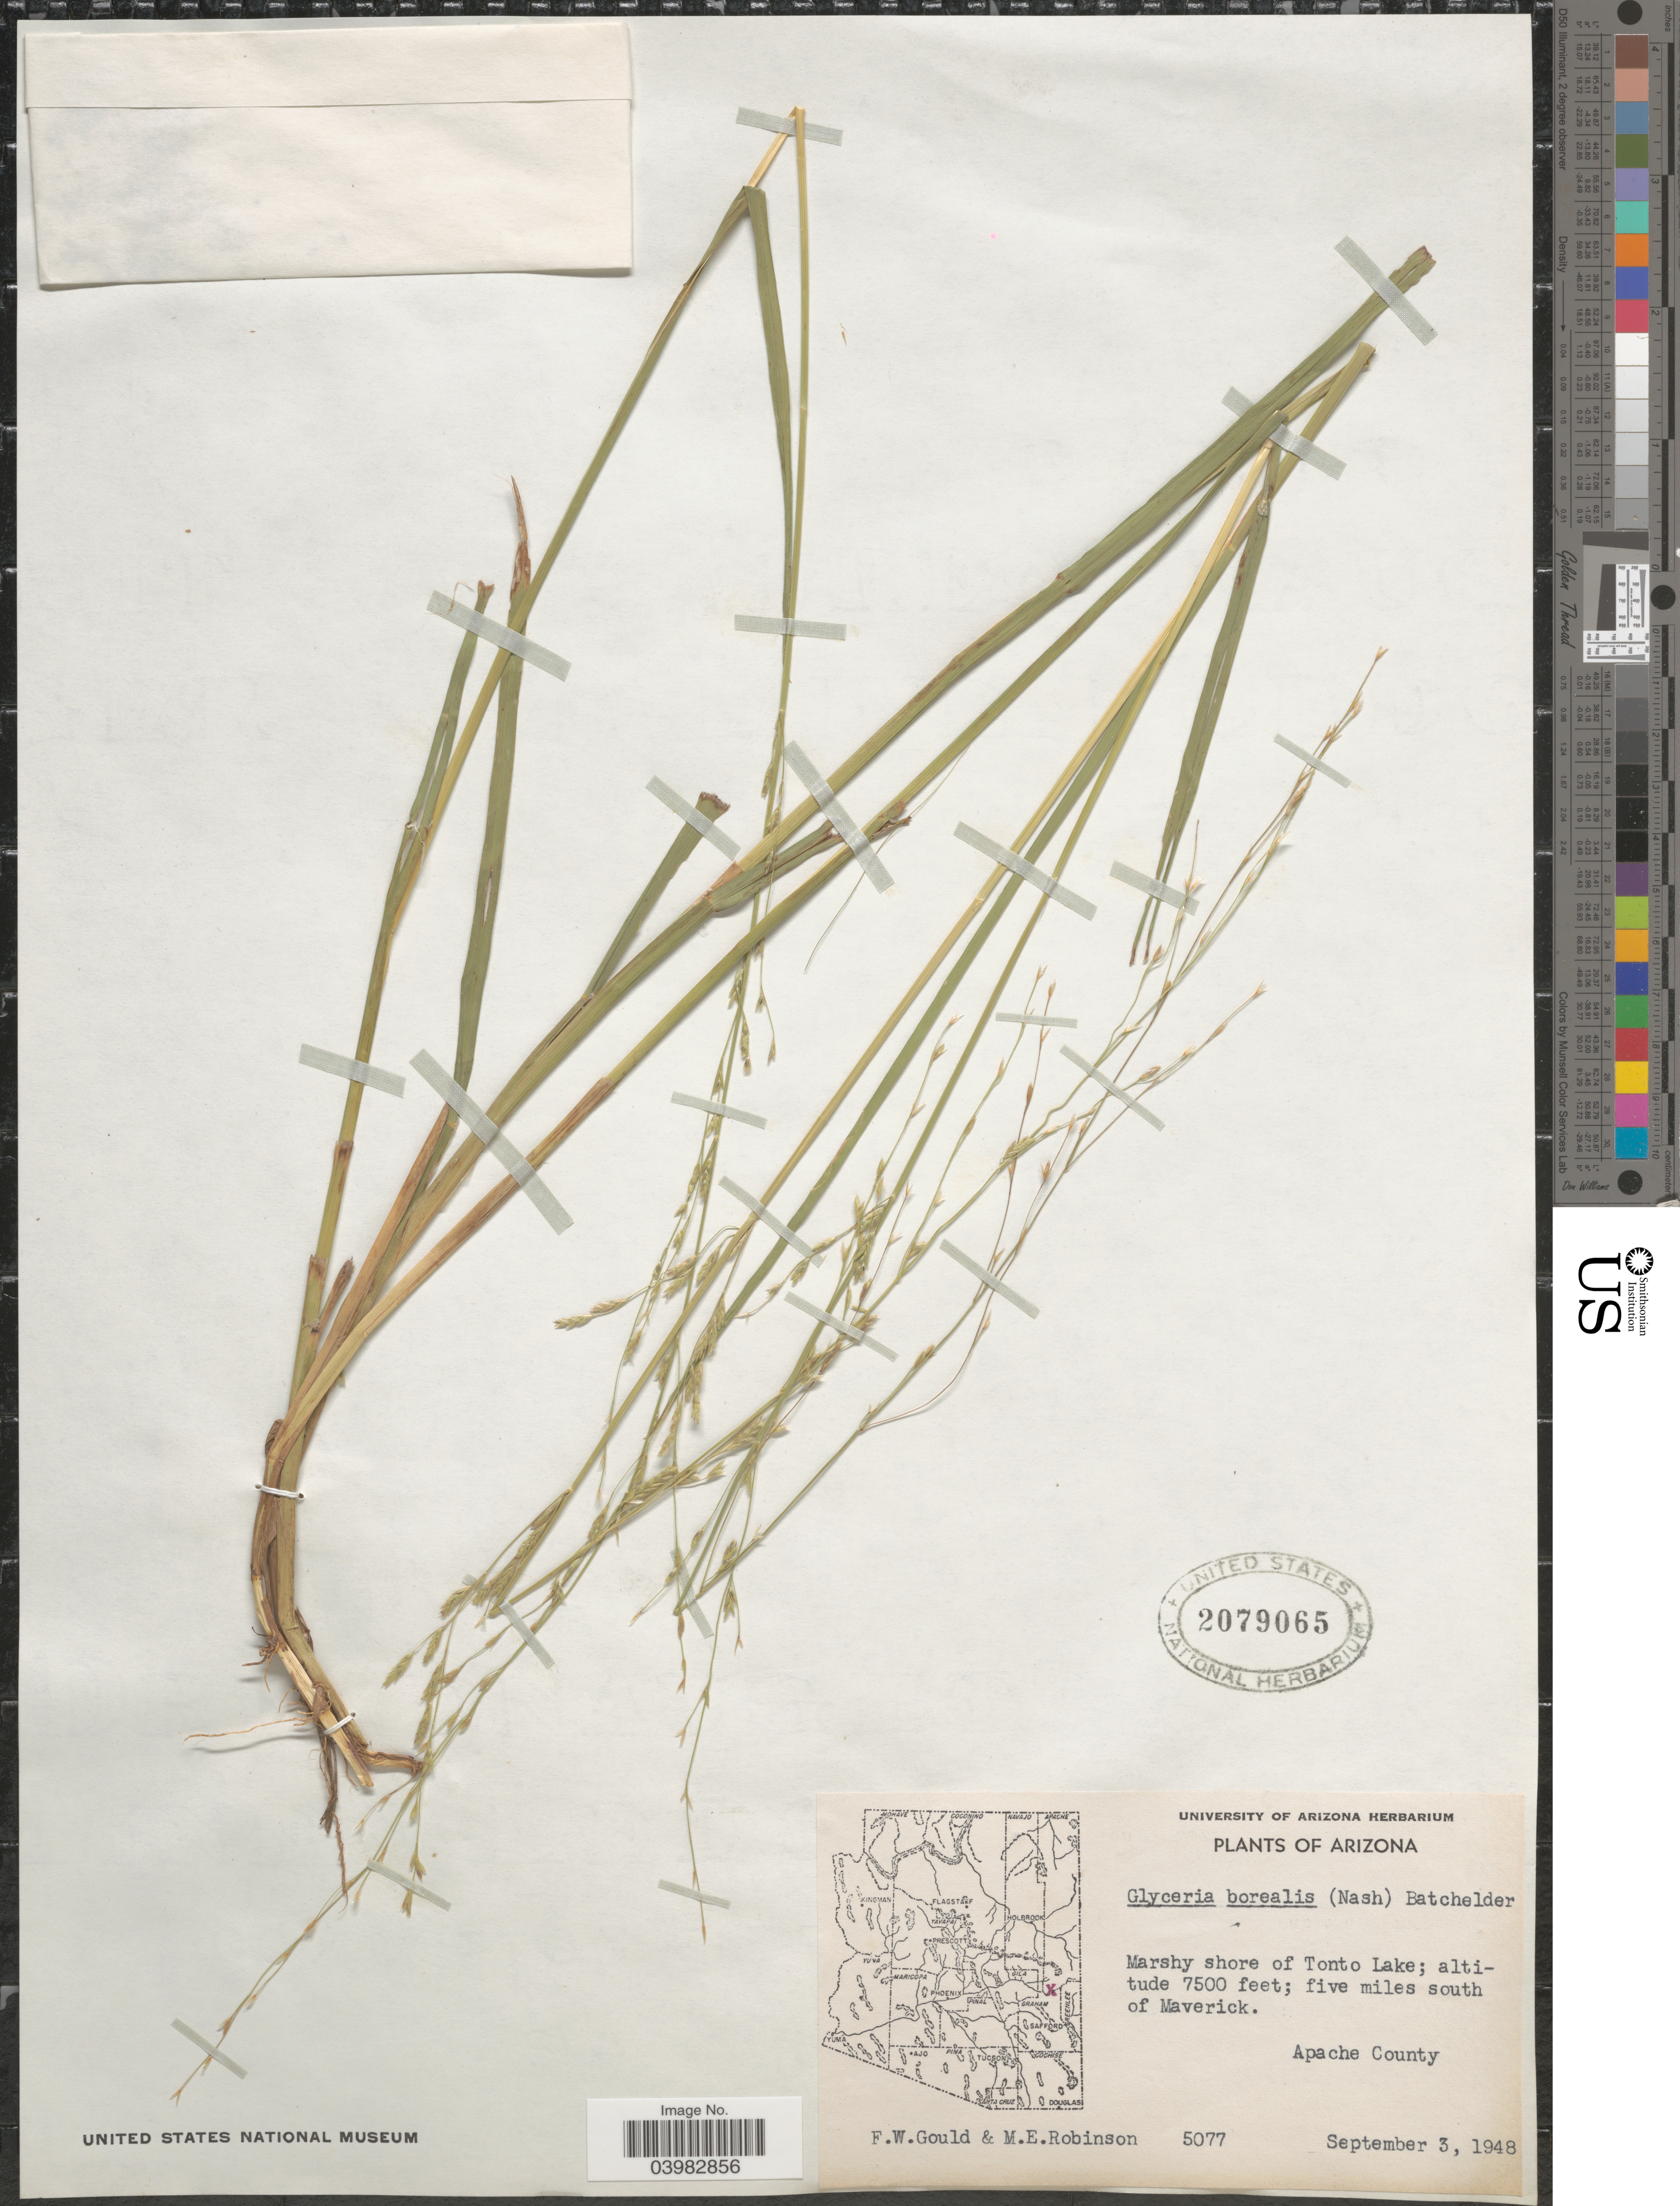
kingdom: Plantae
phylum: Tracheophyta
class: Liliopsida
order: Poales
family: Poaceae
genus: Glyceria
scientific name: Glyceria borealis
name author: (Nash) Batchelder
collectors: F. W. Gould & M. E. Robinson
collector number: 5077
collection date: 1948-09-03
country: United States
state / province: Arizona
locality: Shore of Tonto Lake; five miles south of Maverick. Apache County.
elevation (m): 2286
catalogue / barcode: US 2079065